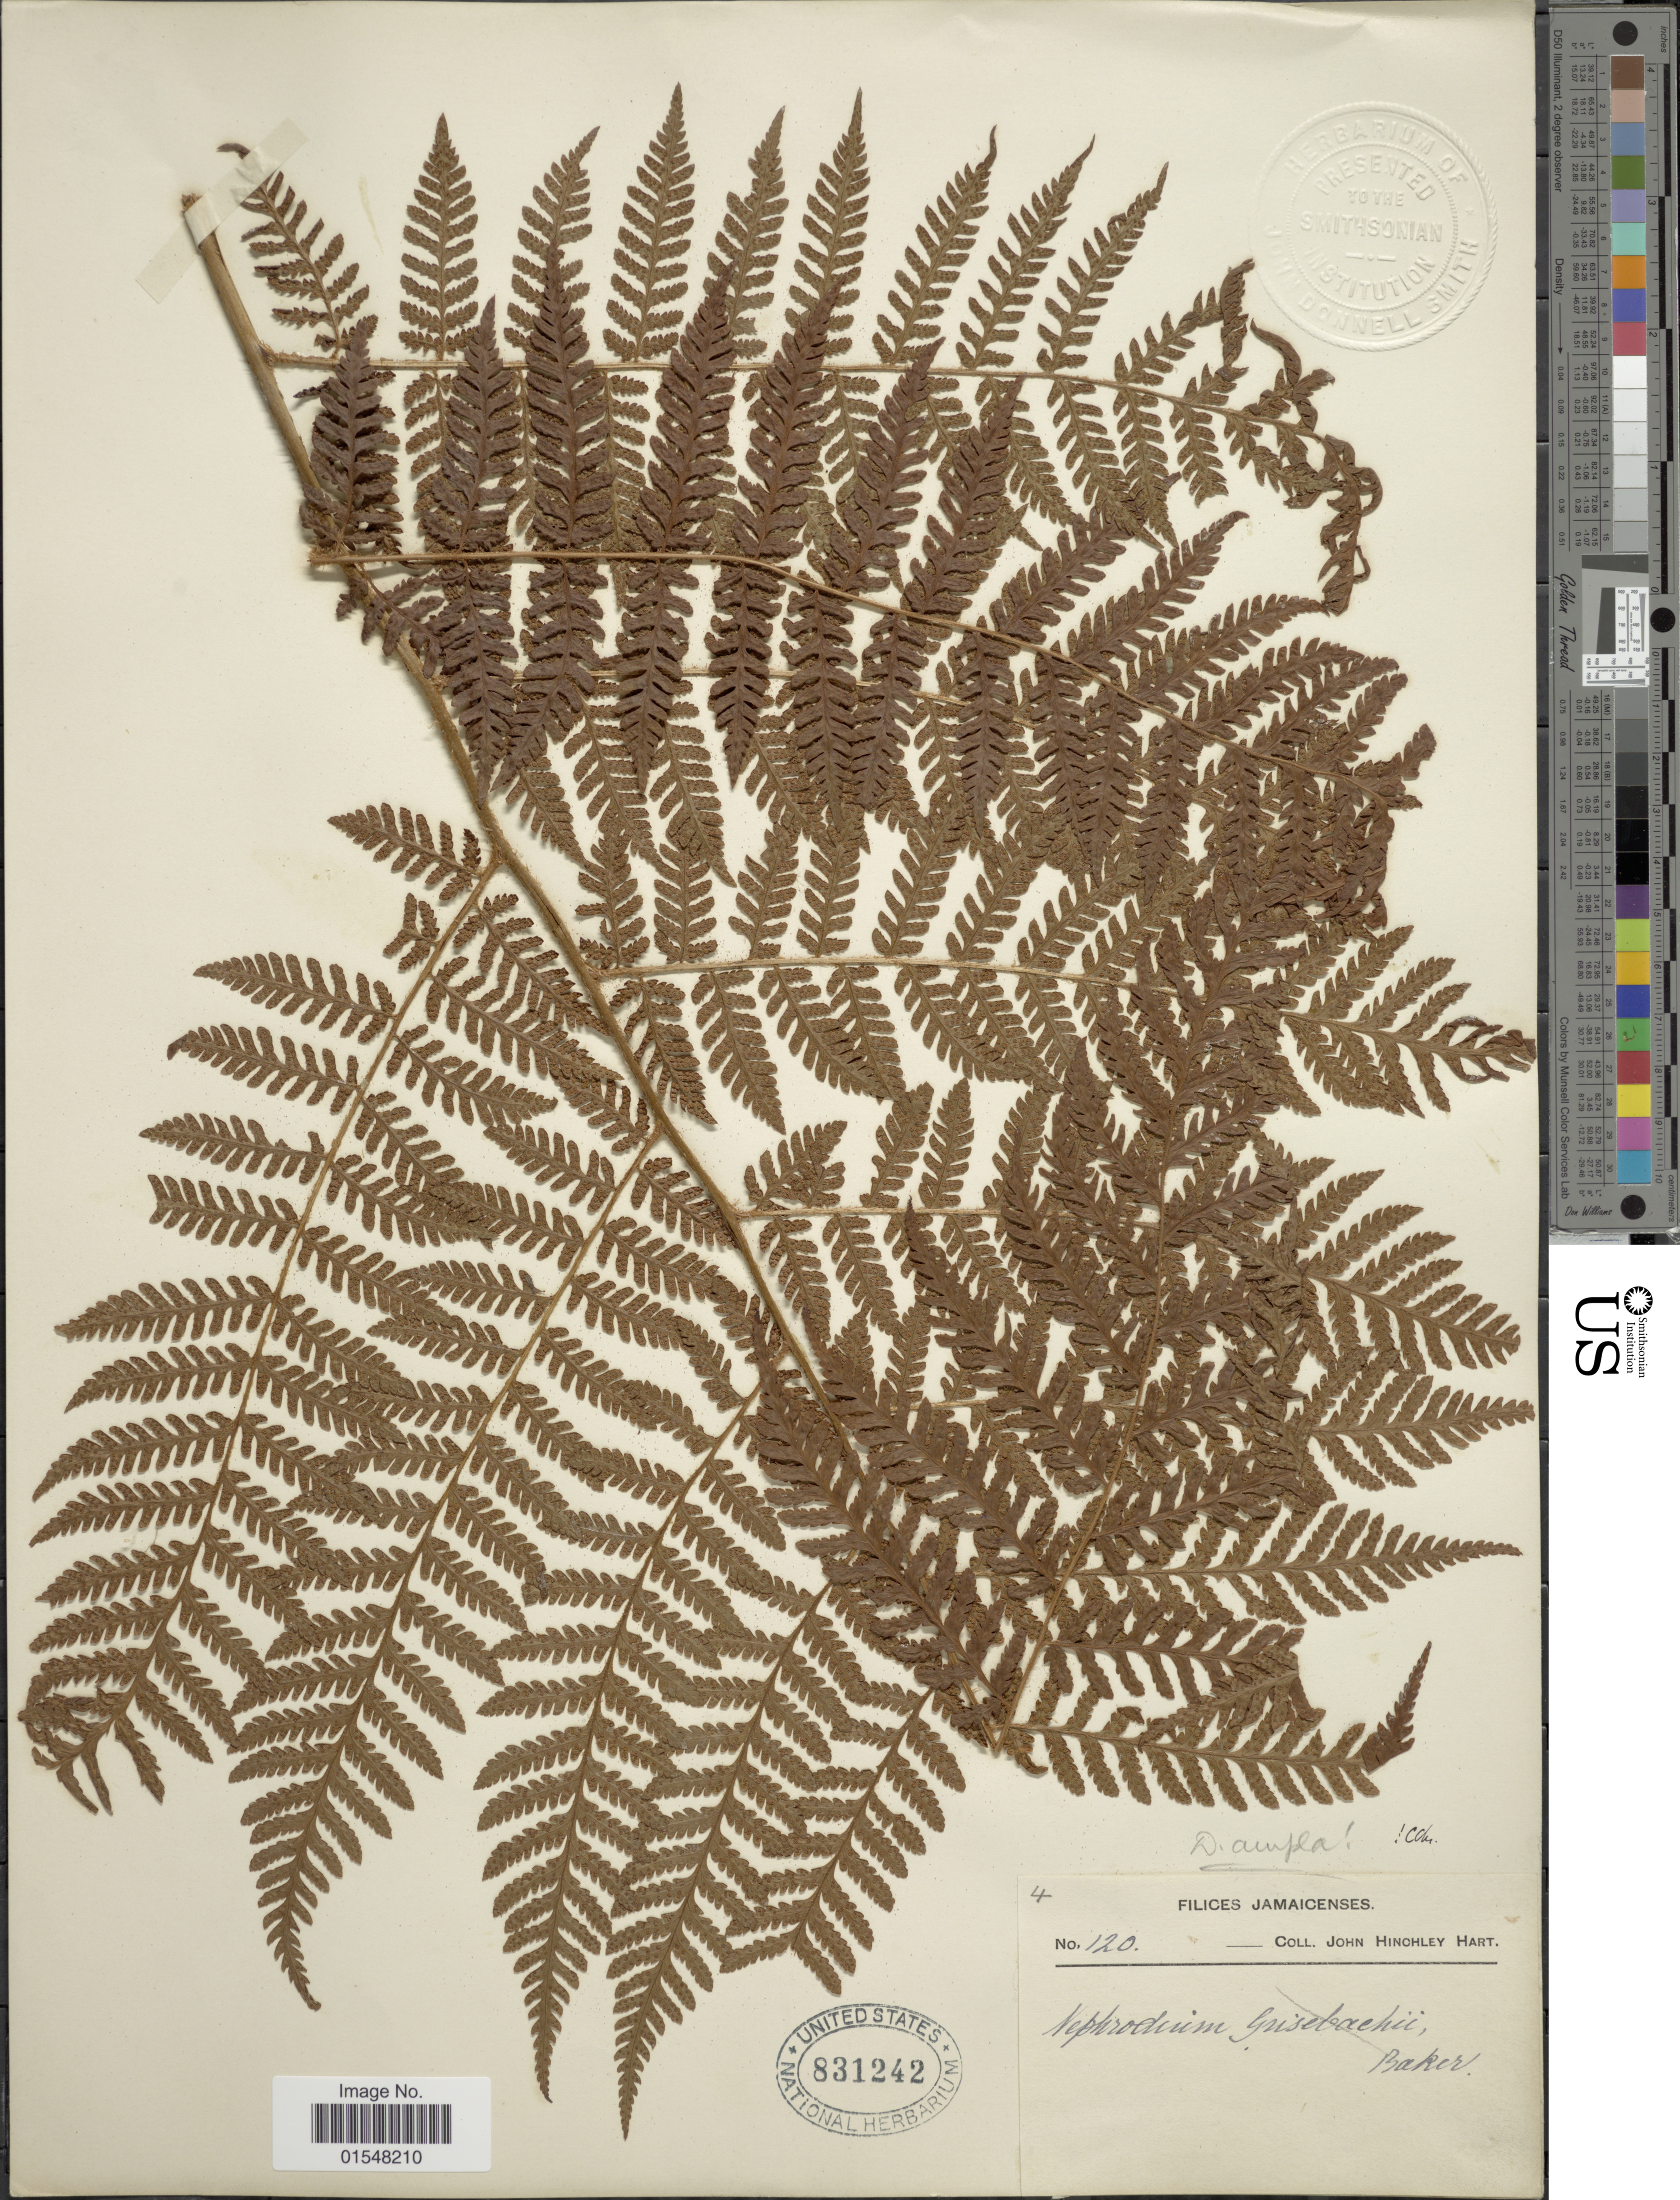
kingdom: Plantae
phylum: Tracheophyta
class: Polypodiopsida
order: Polypodiales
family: Dryopteridaceae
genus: Ctenitis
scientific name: Ctenitis sloanei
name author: (Poepp. ex Spreng.) C.V. Morton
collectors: J. H. Hart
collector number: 120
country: Jamaica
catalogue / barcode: US 831242